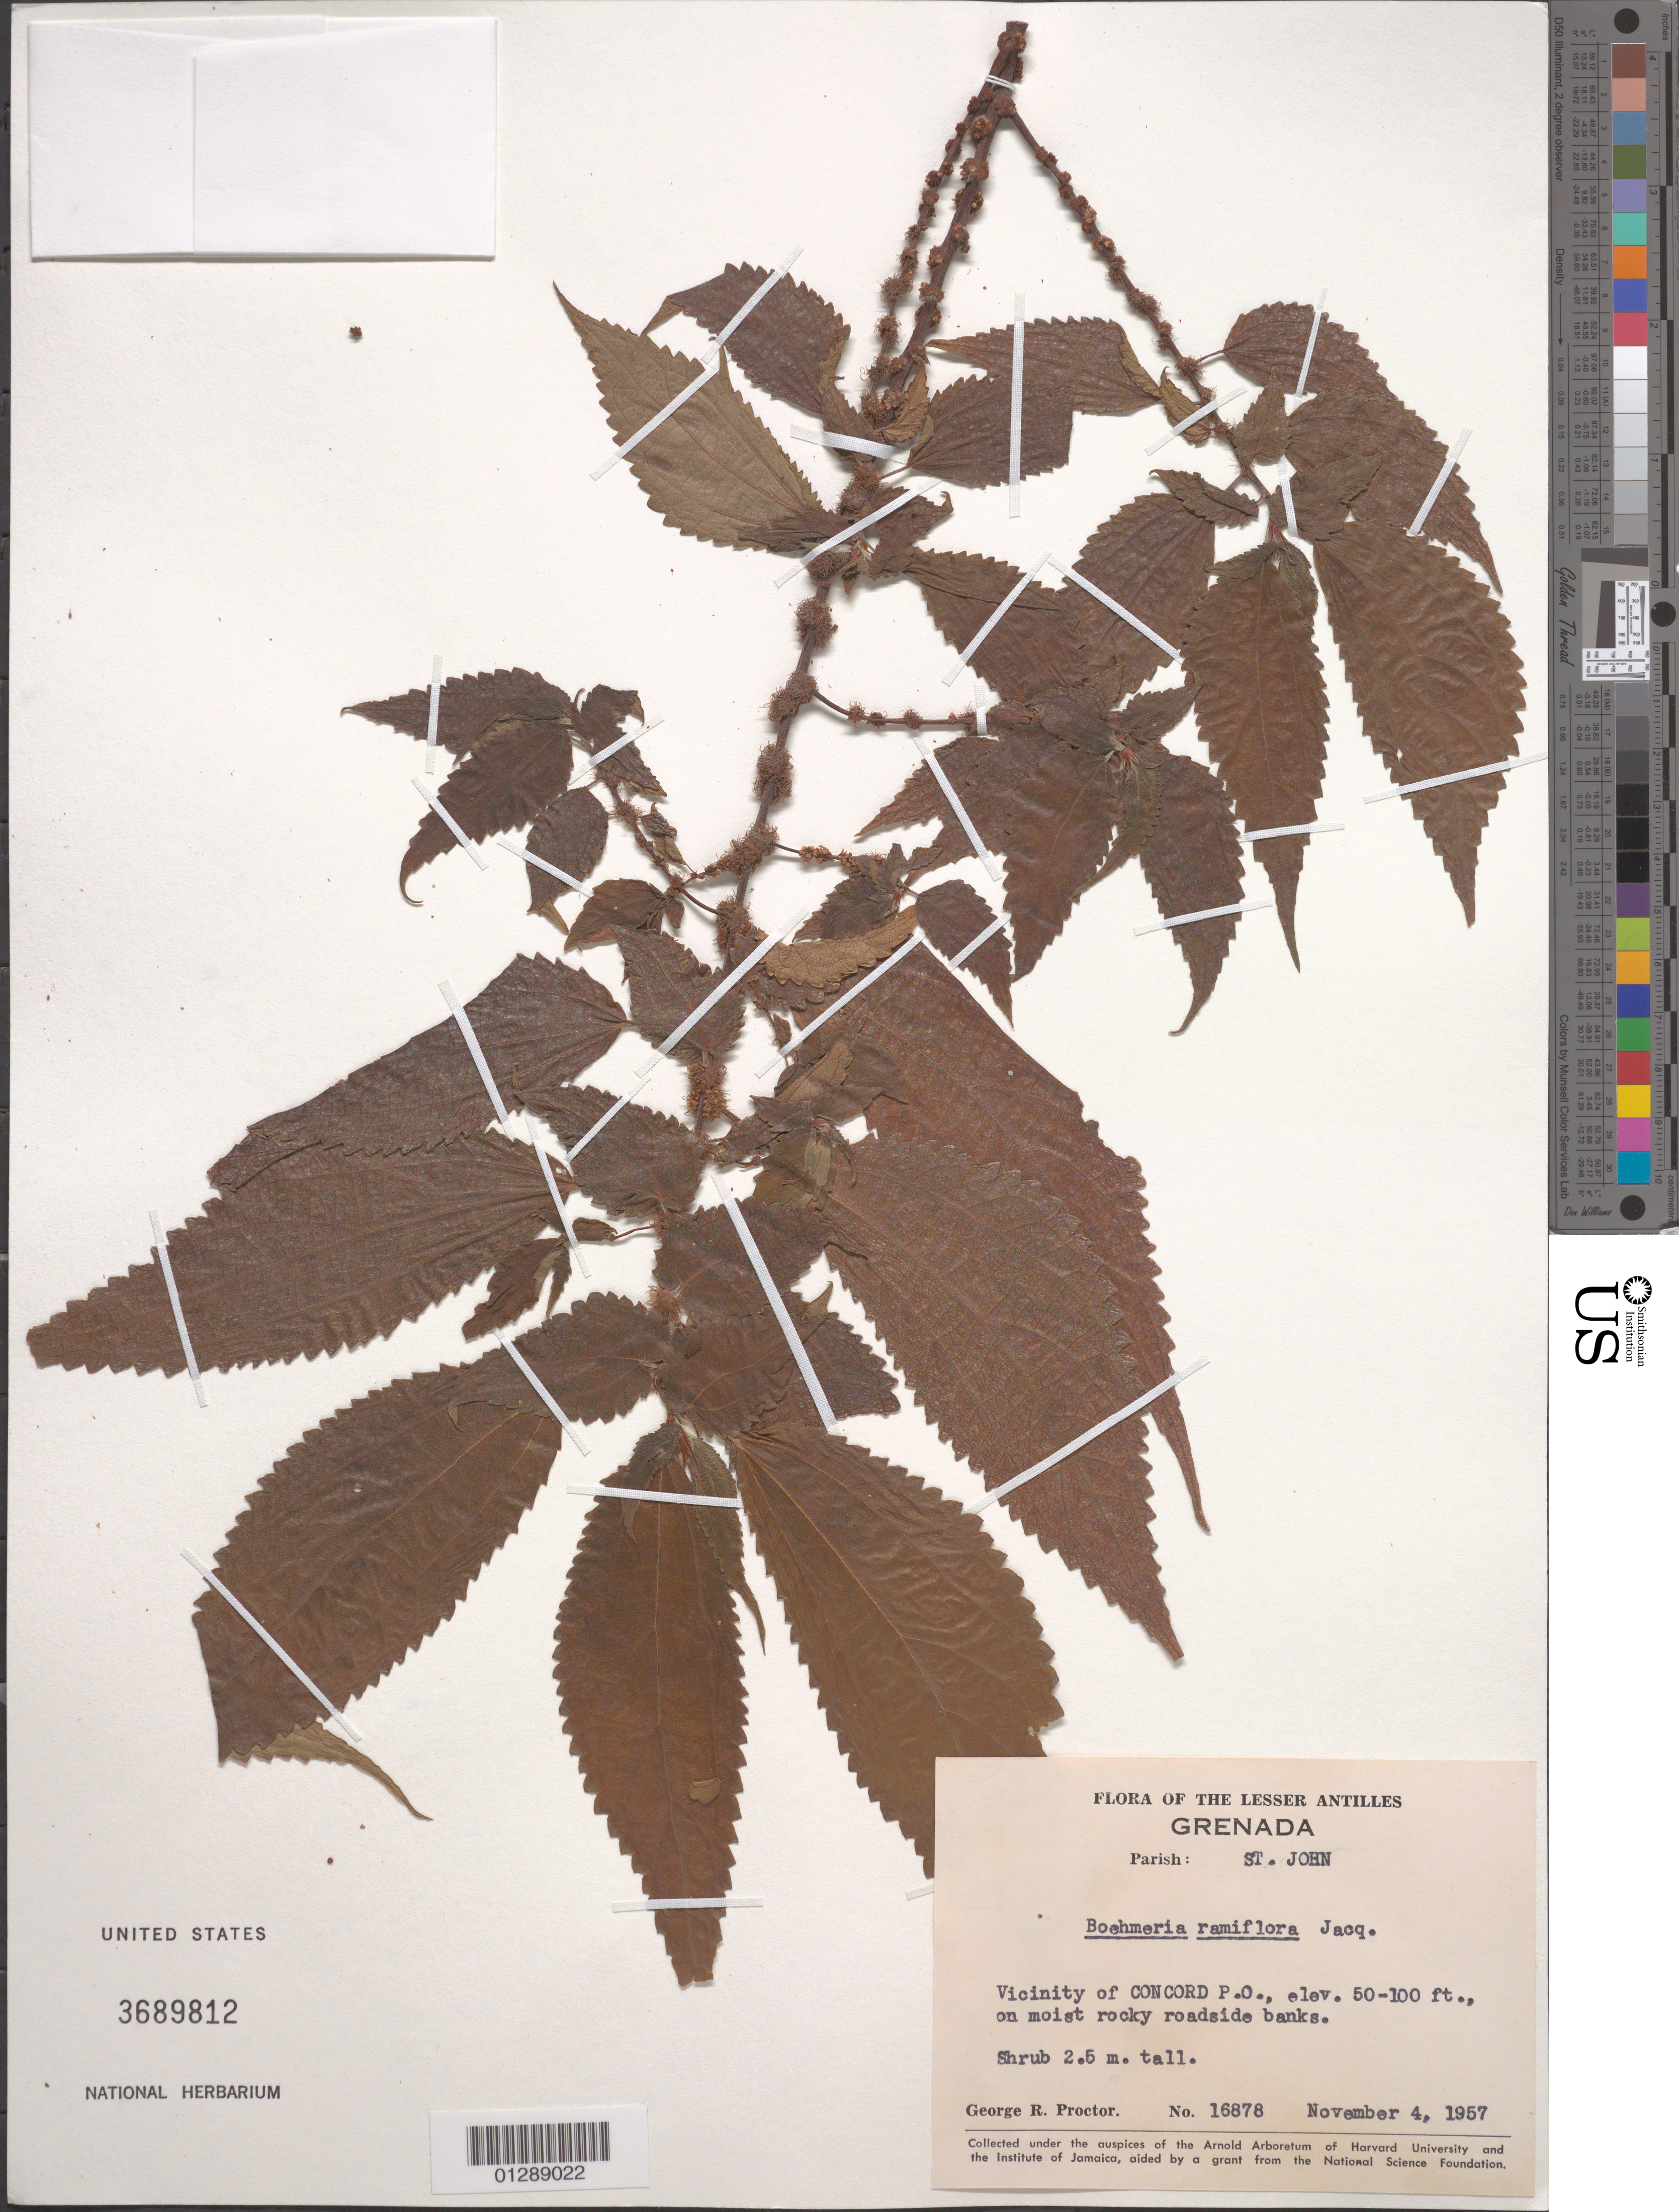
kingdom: Plantae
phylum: Tracheophyta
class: Magnoliopsida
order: Rosales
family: Urticaceae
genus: Boehmeria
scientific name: Boehmeria ramiflora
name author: Jacq.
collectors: G. R. Proctor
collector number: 16878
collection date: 1957-11-04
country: Grenada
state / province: Saint John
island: Grenada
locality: Concord P.O. vicinity.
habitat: On moist rocky roadside banks.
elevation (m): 15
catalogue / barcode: US 3689812